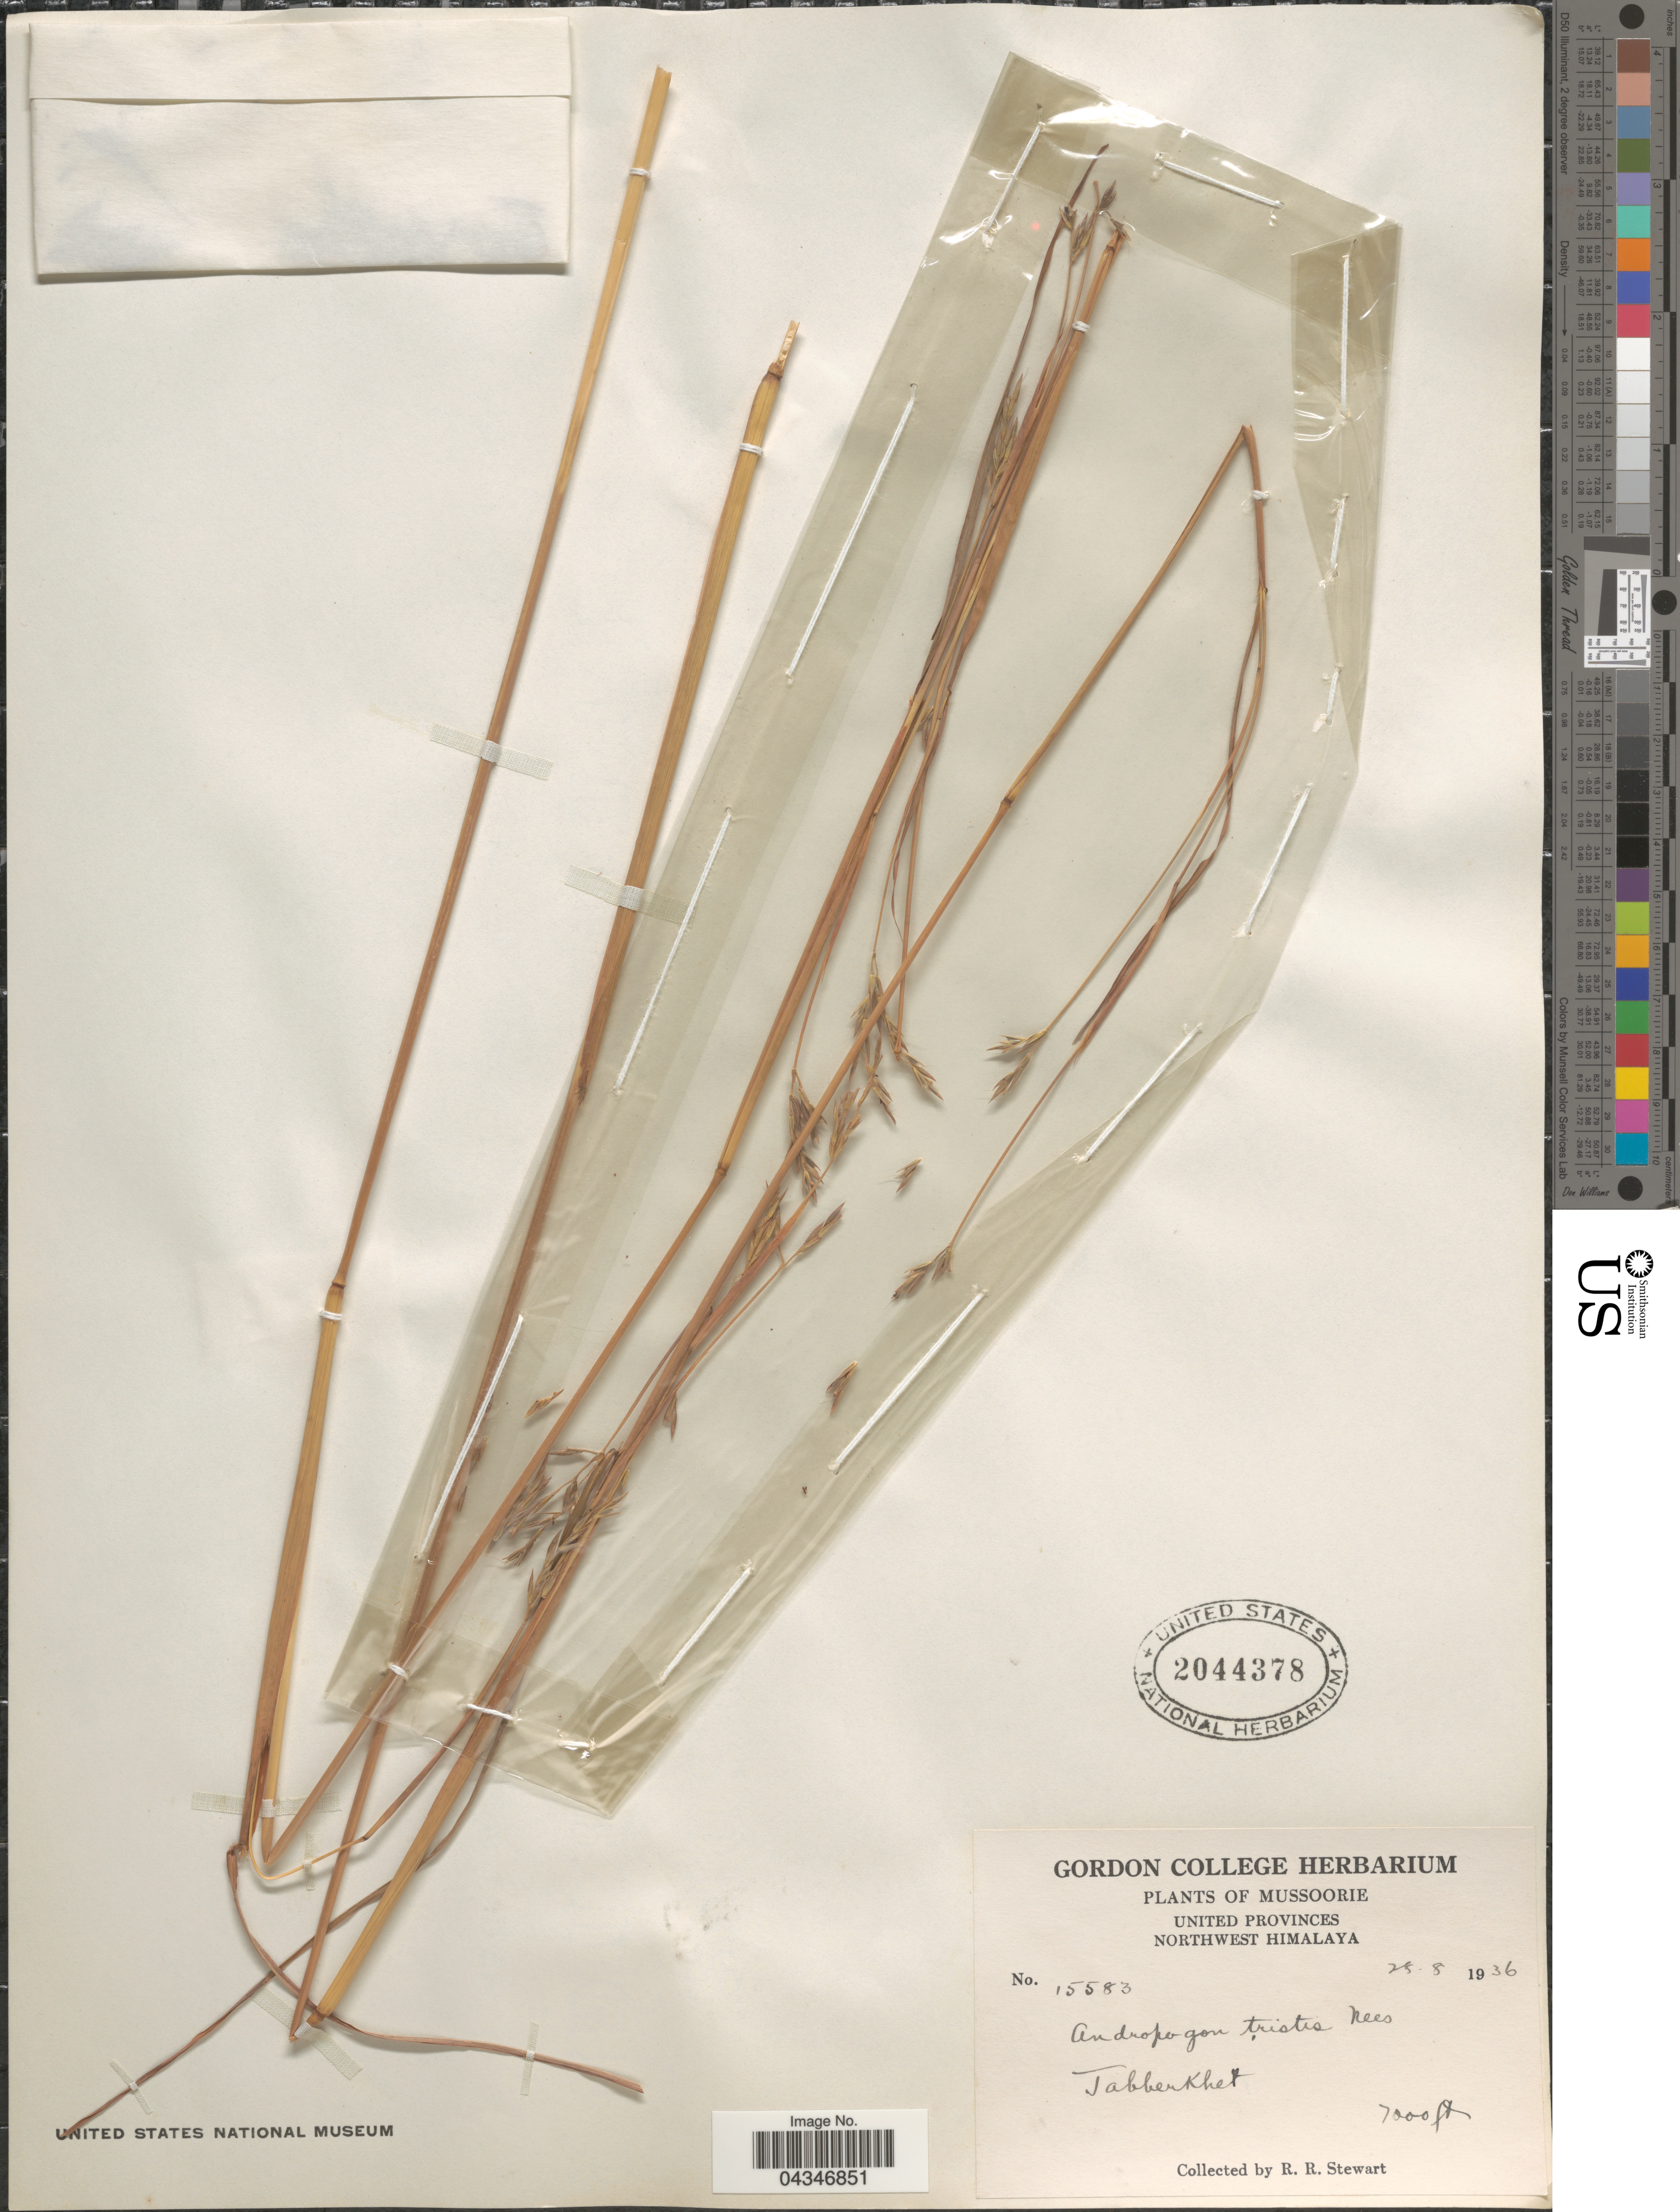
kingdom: Plantae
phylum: Tracheophyta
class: Liliopsida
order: Poales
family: Poaceae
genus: Andropogon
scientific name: Andropogon munroi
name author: C.B. Clarke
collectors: R. Stewart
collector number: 15583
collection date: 1936-08-28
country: India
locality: Mussoorie. United Provinces. Northwest Himalaya. Tabberkhet.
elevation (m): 2134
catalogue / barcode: US 2044378